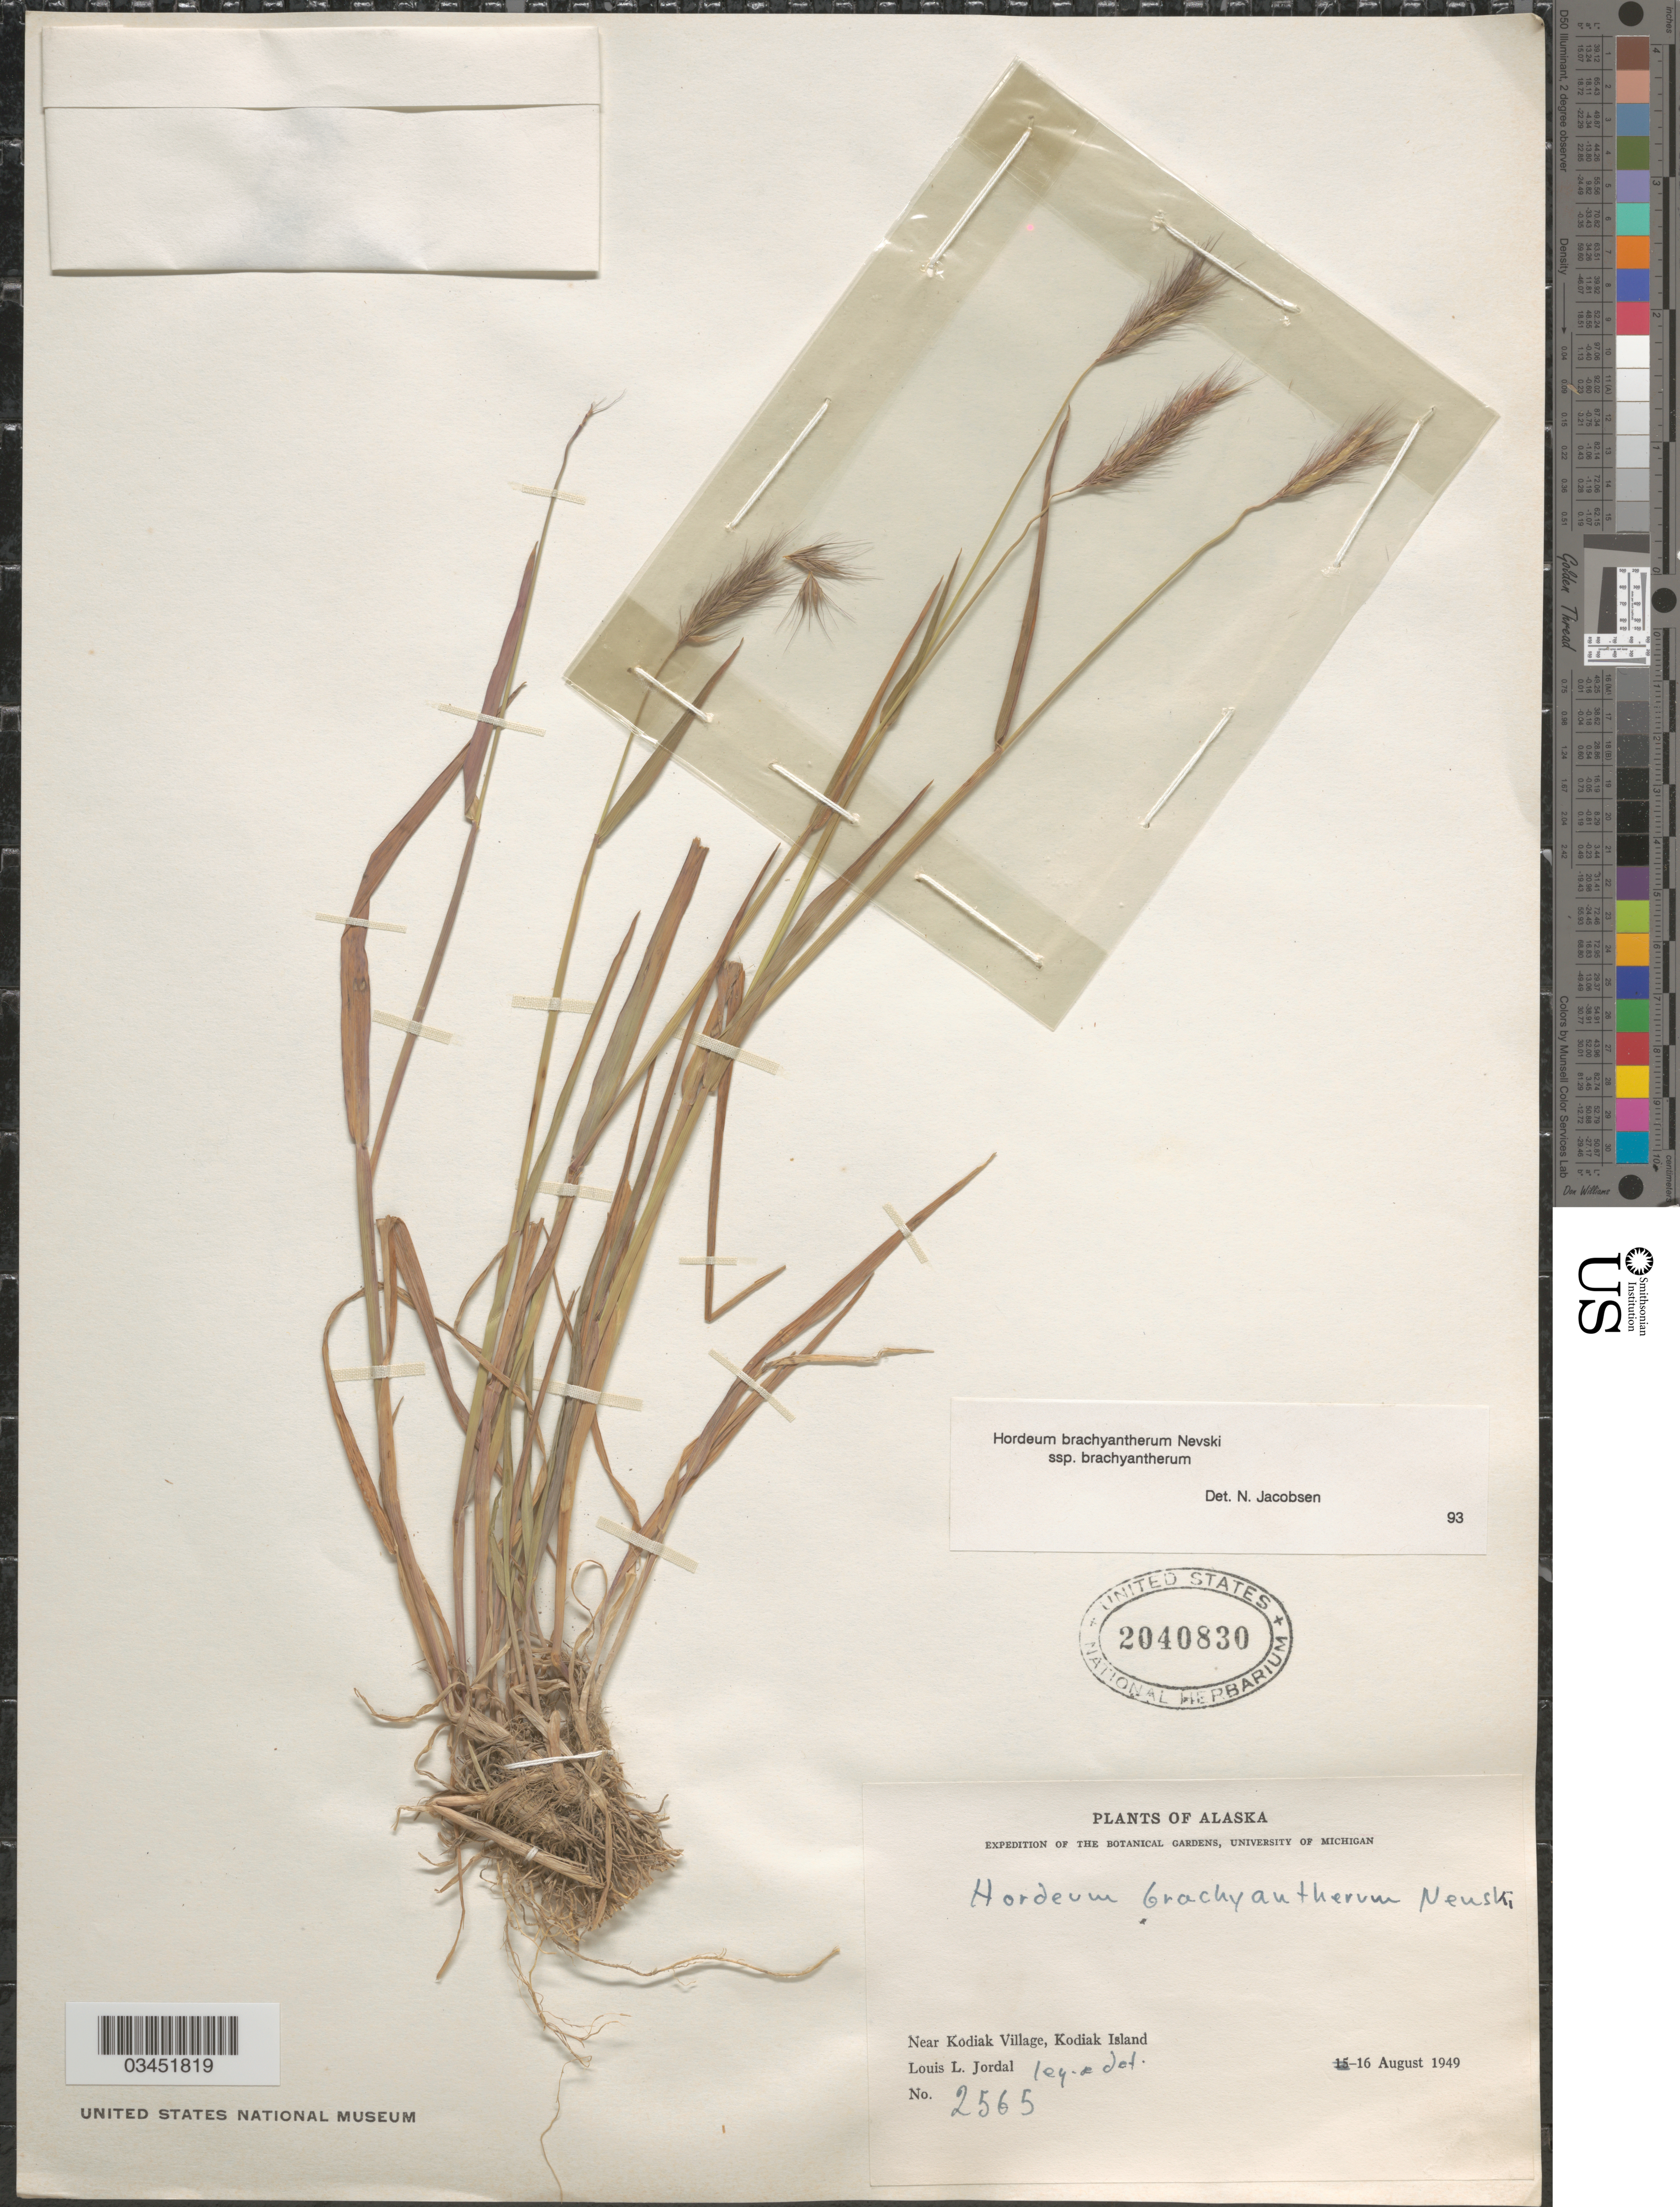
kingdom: Plantae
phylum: Tracheophyta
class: Liliopsida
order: Poales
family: Poaceae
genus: Hordeum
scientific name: Hordeum brachyantherum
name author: Nevski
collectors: L. Jordal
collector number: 2565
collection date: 1949-08-16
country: United States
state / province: Alaska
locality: Expedition of the Botanical Gardens, University of Michigan. Near Kodiak Village, Kodiak Island.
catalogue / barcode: US 2040830